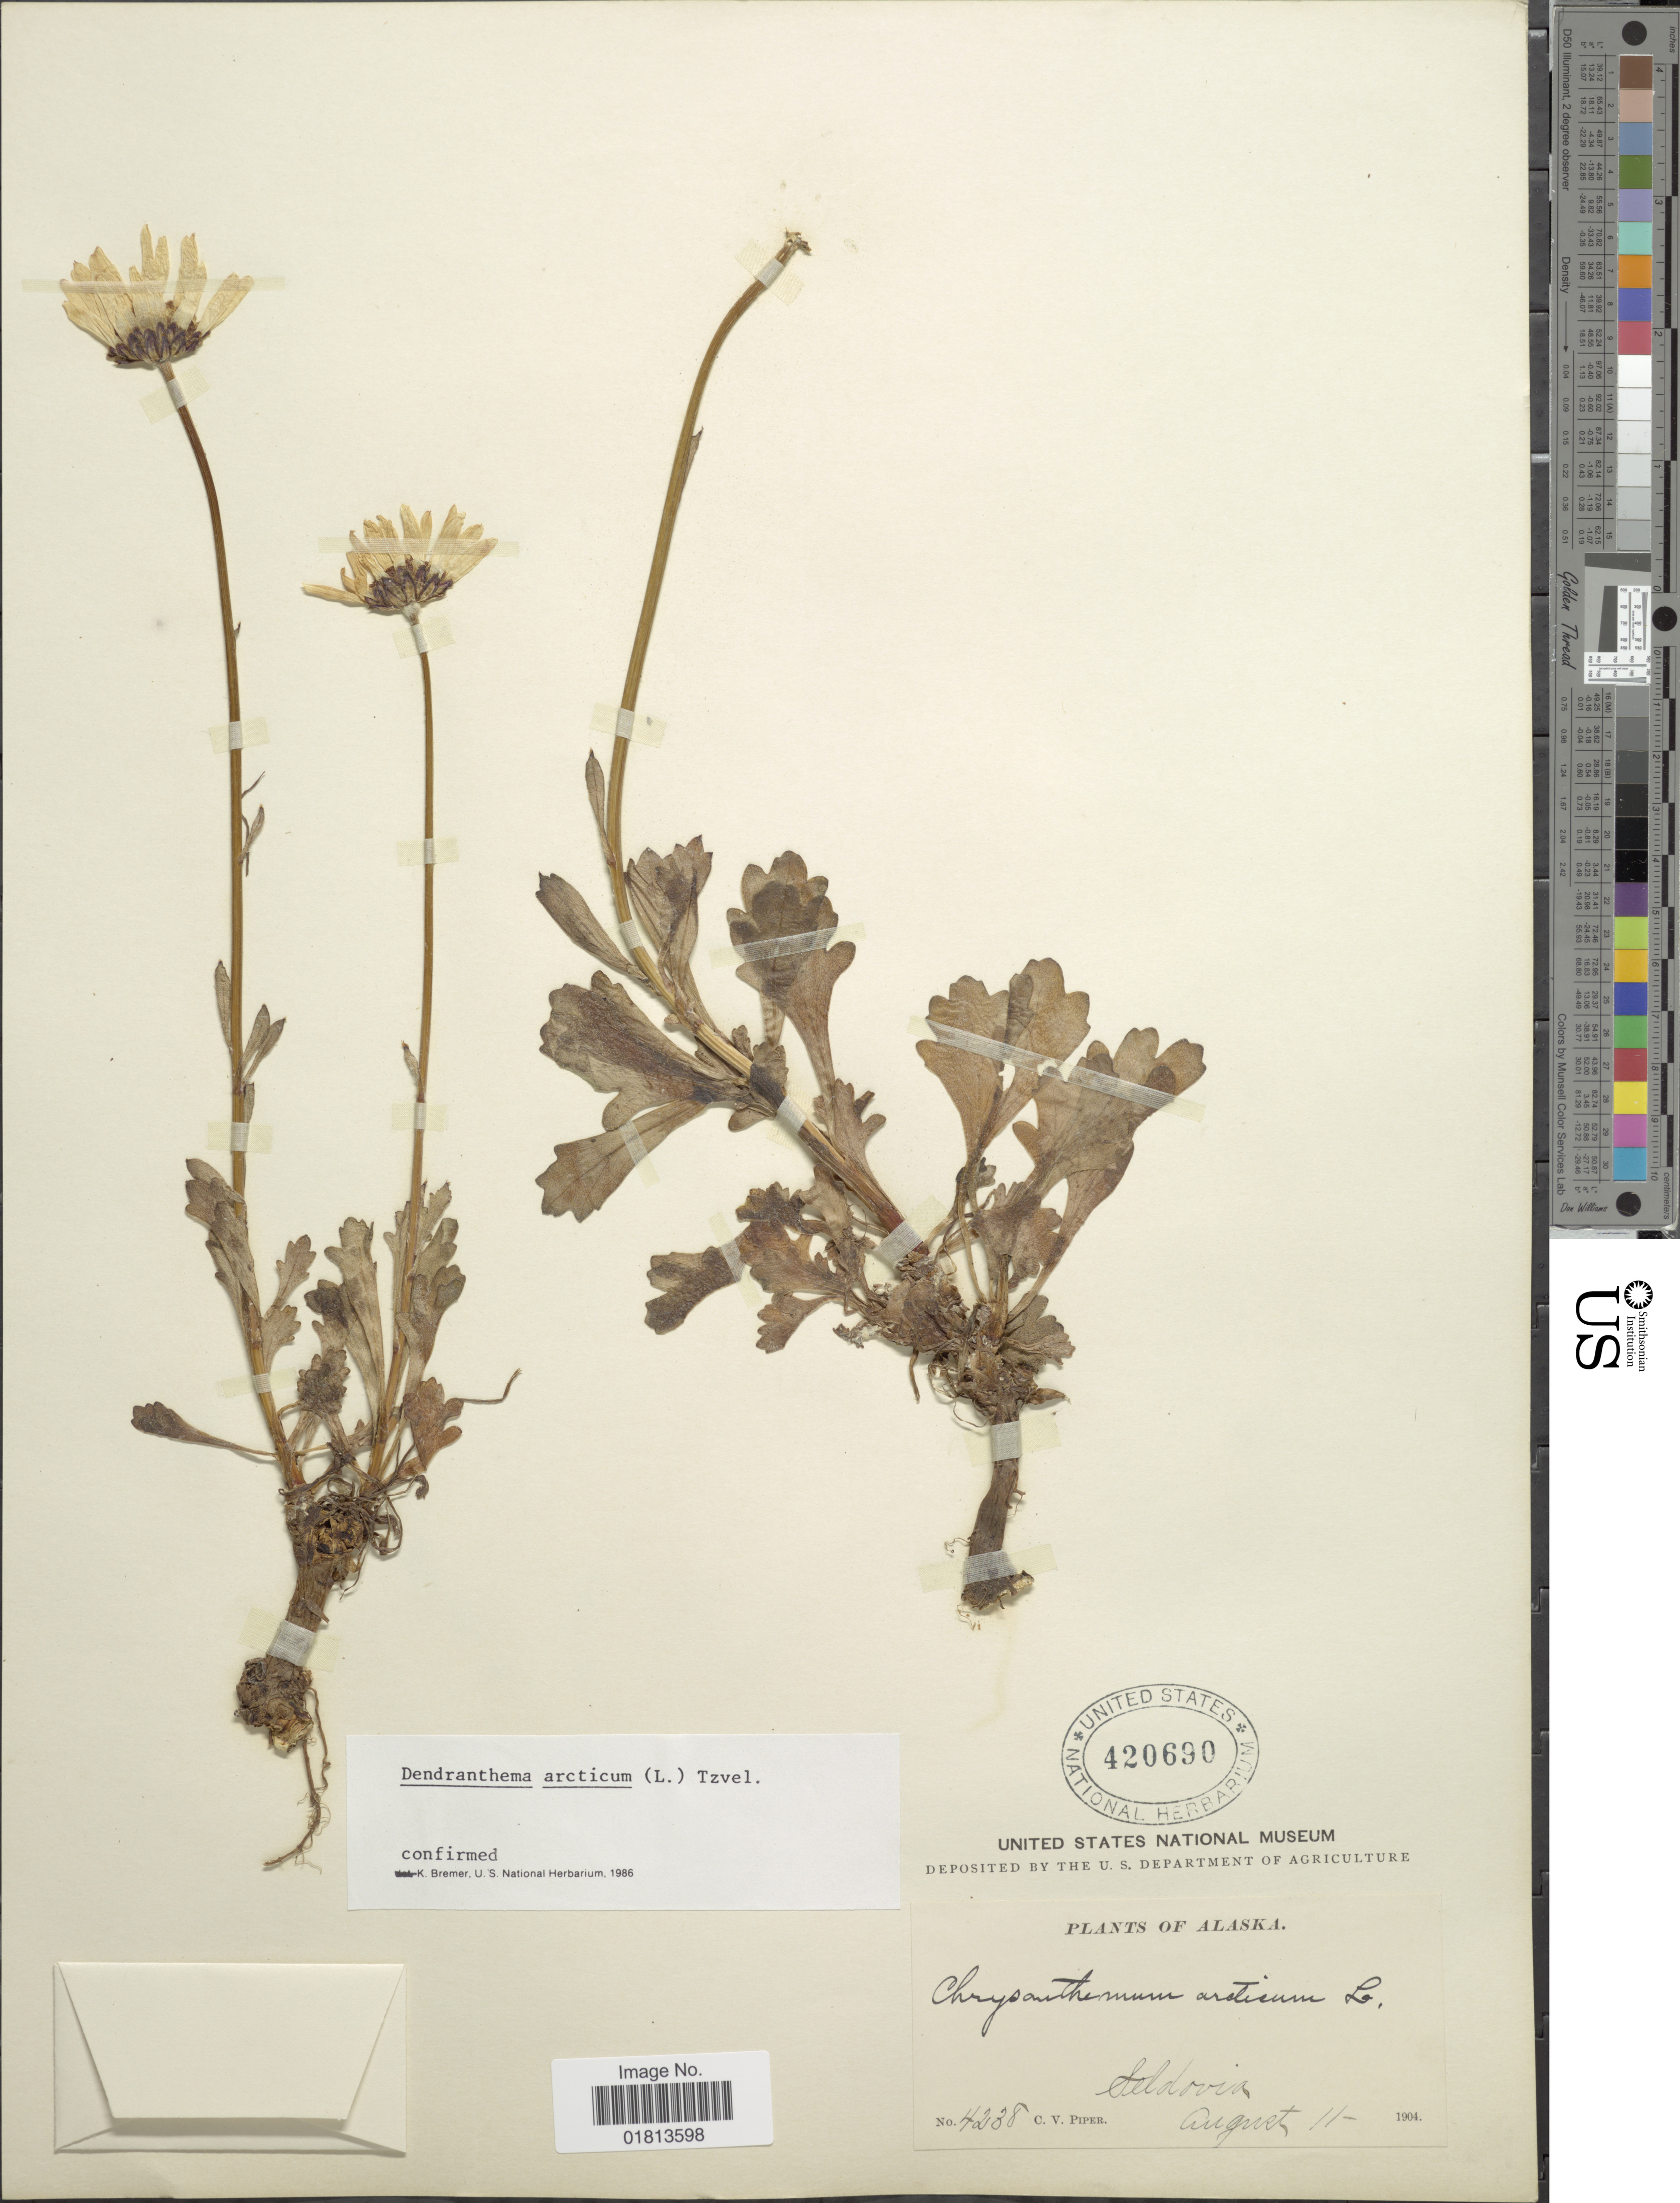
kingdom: Plantae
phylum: Tracheophyta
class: Magnoliopsida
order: Asterales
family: Asteraceae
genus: Dendranthema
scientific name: Dendranthema arcticum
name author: (L.) Tzvelev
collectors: C. V. Piper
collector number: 4238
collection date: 1904-08-11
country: United States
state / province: Alaska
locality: Seldovia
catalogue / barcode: US 420690